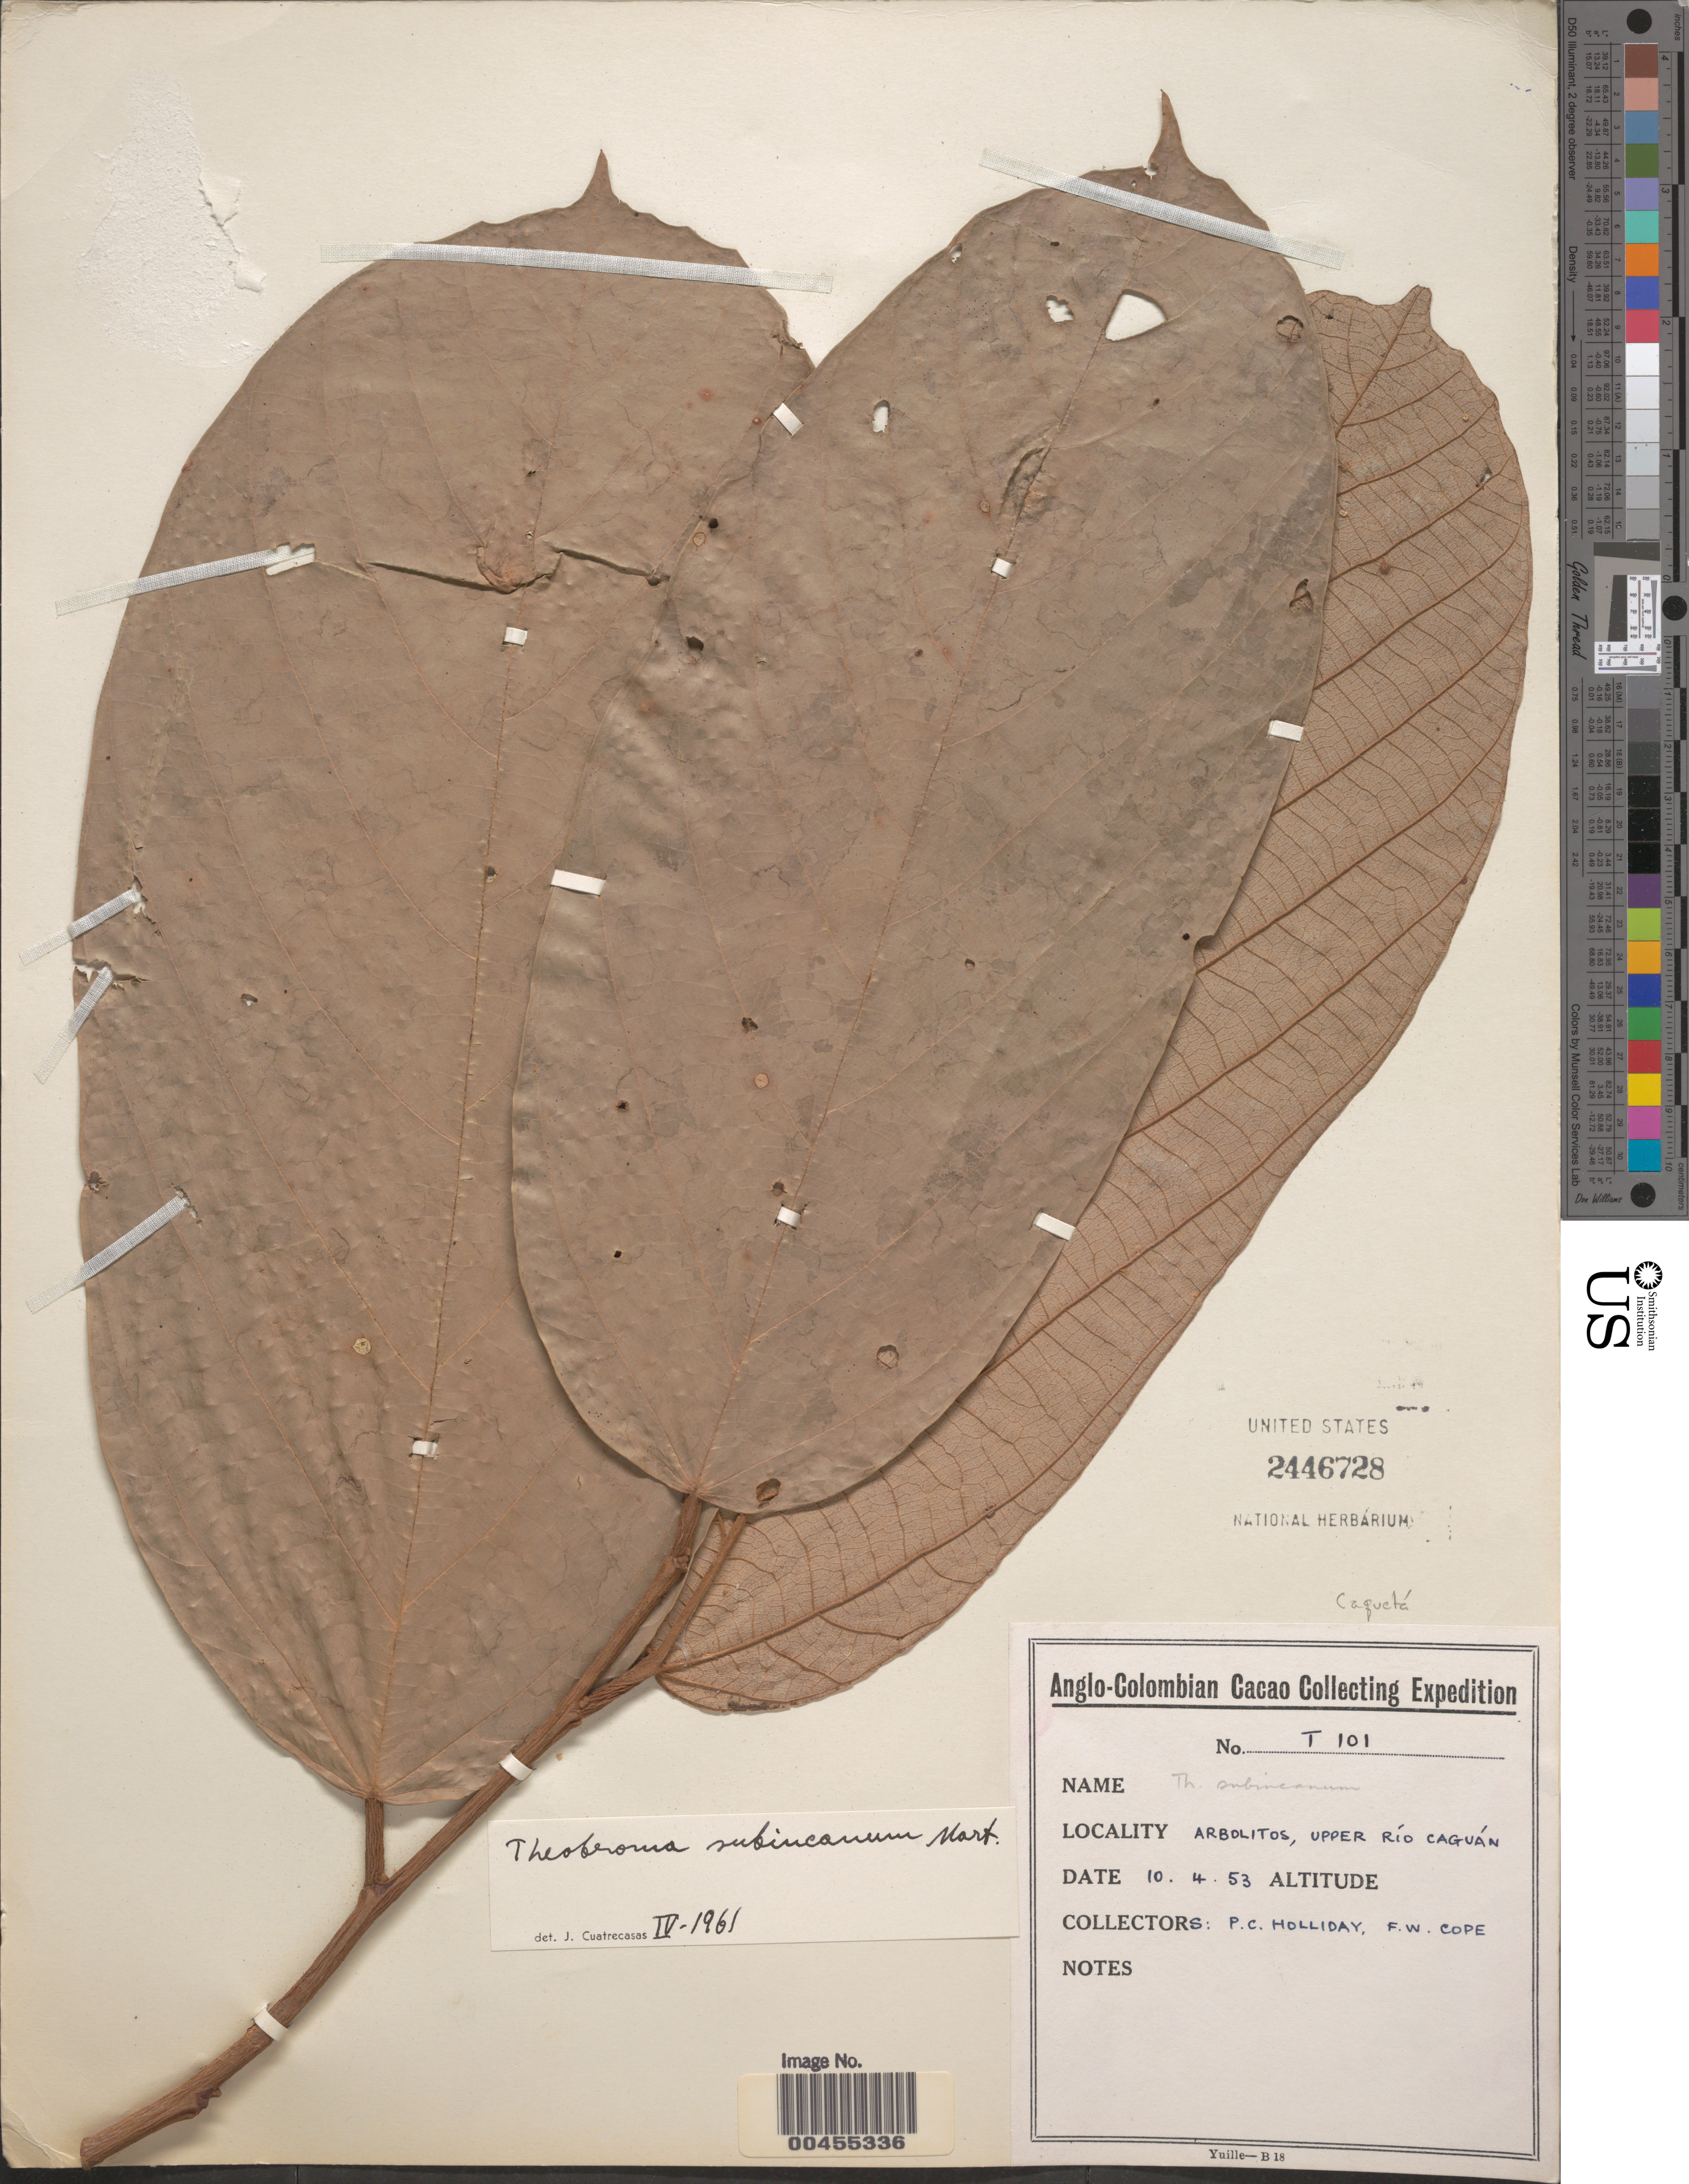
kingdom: Plantae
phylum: Tracheophyta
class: Magnoliopsida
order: Malvales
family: Malvaceae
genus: Theobroma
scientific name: Theobroma subincanum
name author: Mart.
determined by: Cuatrecasas, J.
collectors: P. C. Holliday & F. Cope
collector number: T101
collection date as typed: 10 Apr 1953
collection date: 1953-04-10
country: Colombia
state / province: Caquetá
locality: Arbolitos, Upper Río Caguán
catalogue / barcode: US 2446728